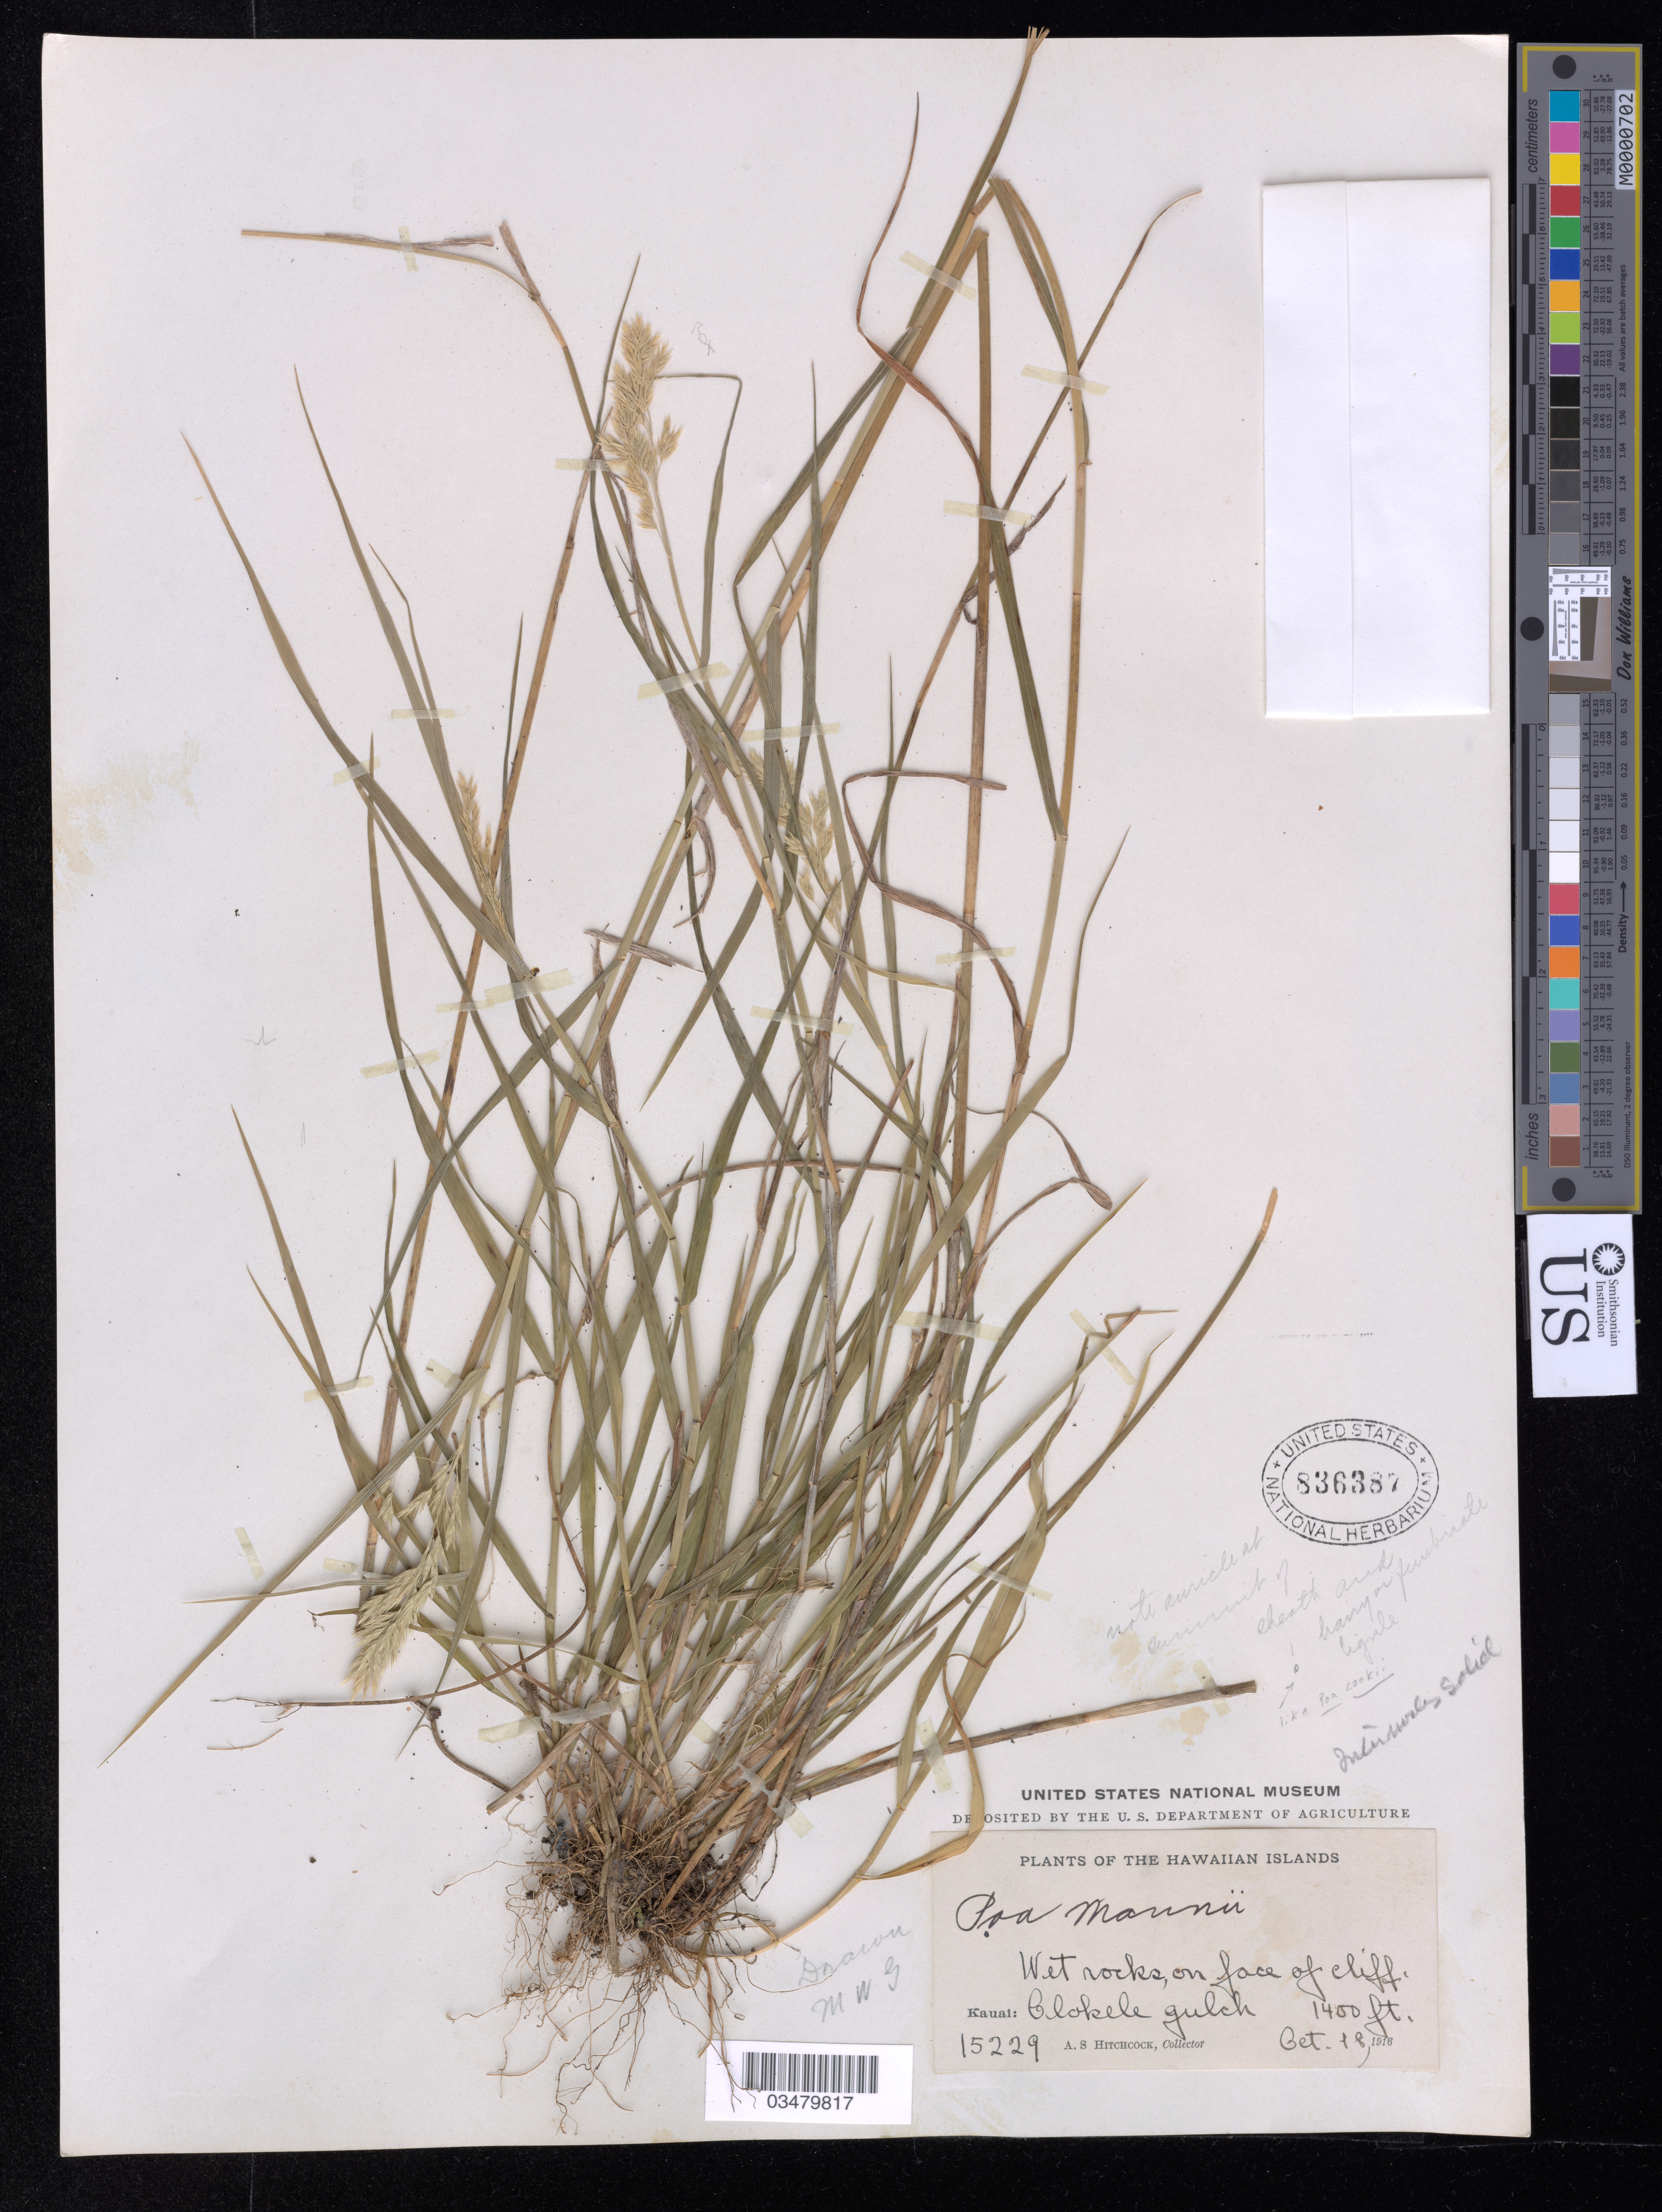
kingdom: Plantae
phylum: Tracheophyta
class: Liliopsida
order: Poales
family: Poaceae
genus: Poa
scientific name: Poa mannii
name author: Munro ex Hillebr.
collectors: A. S. Hitchcock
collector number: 15229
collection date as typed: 18 Oct 1916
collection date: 1916-10-18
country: United States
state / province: Hawaii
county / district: Kauai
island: Kaua'i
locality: Olokele Gulch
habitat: Wet rocks, on face of cliff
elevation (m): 427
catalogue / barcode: US 836387